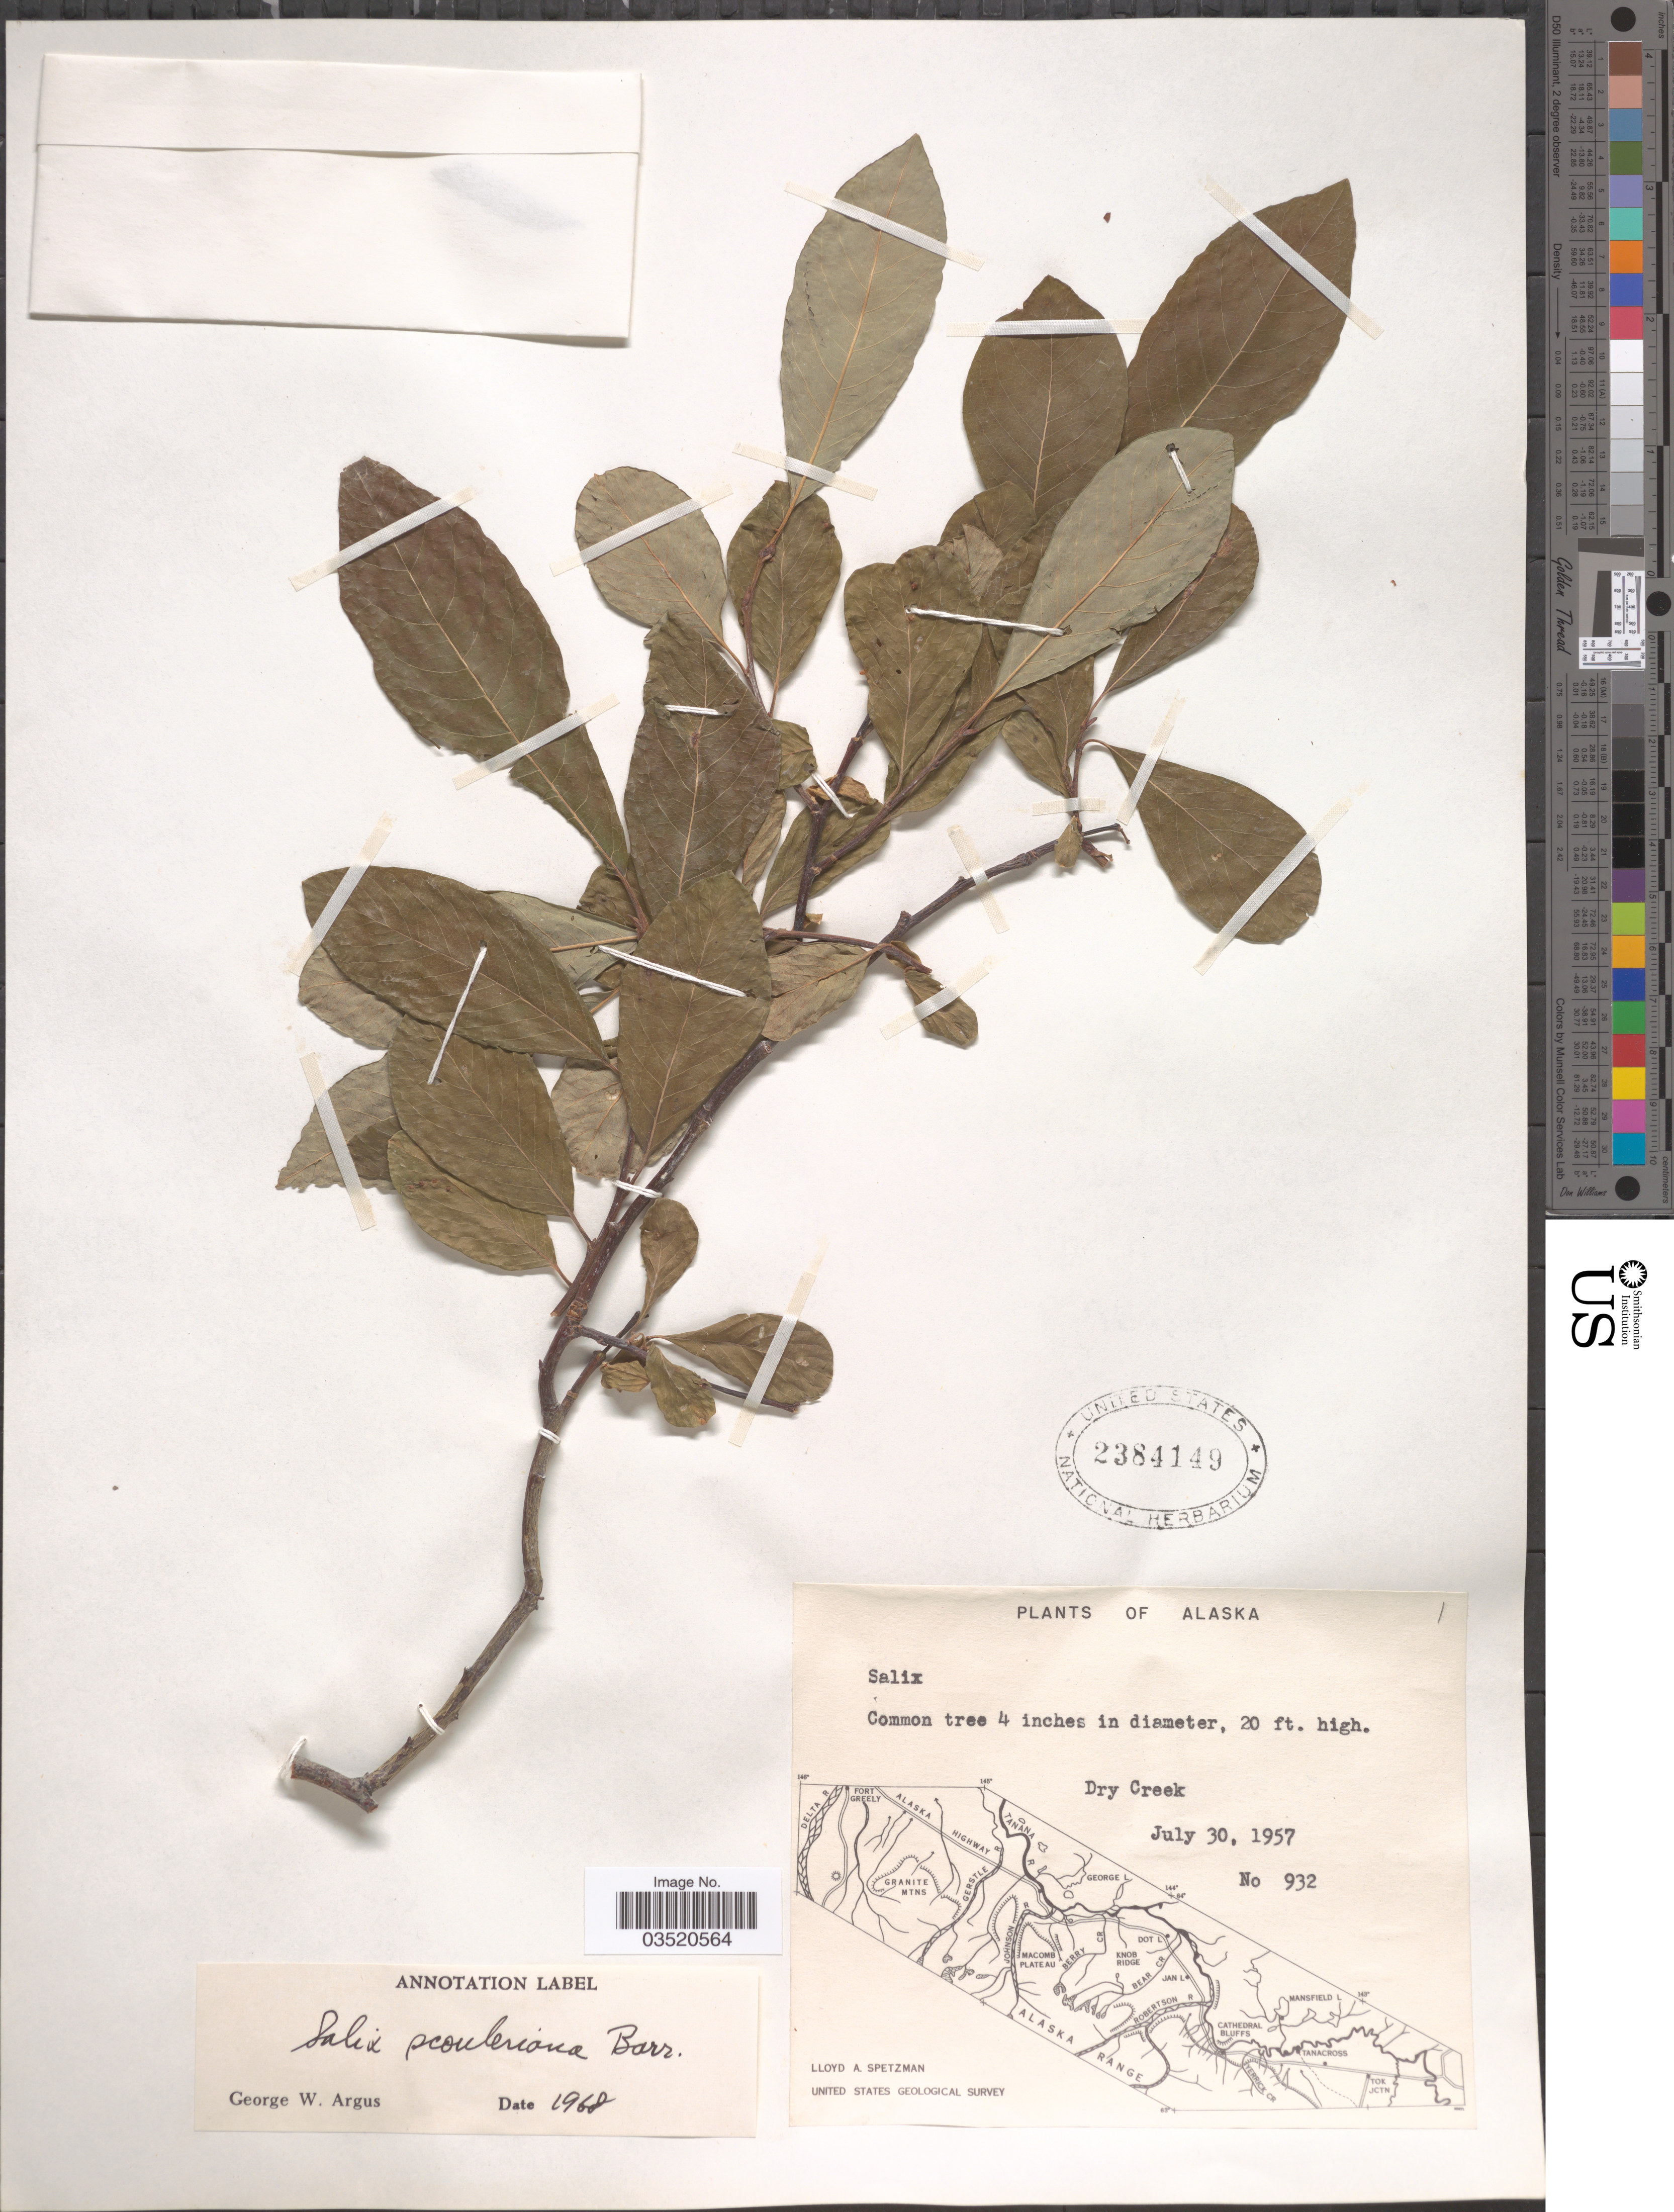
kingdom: Plantae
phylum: Tracheophyta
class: Magnoliopsida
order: Malpighiales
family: Salicaceae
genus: Salix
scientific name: Salix scouleriana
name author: Barratt ex Hook.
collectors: L. Spetzman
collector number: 932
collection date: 1957-07-30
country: United States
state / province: Alaska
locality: Dry Creek.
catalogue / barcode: US 2384149